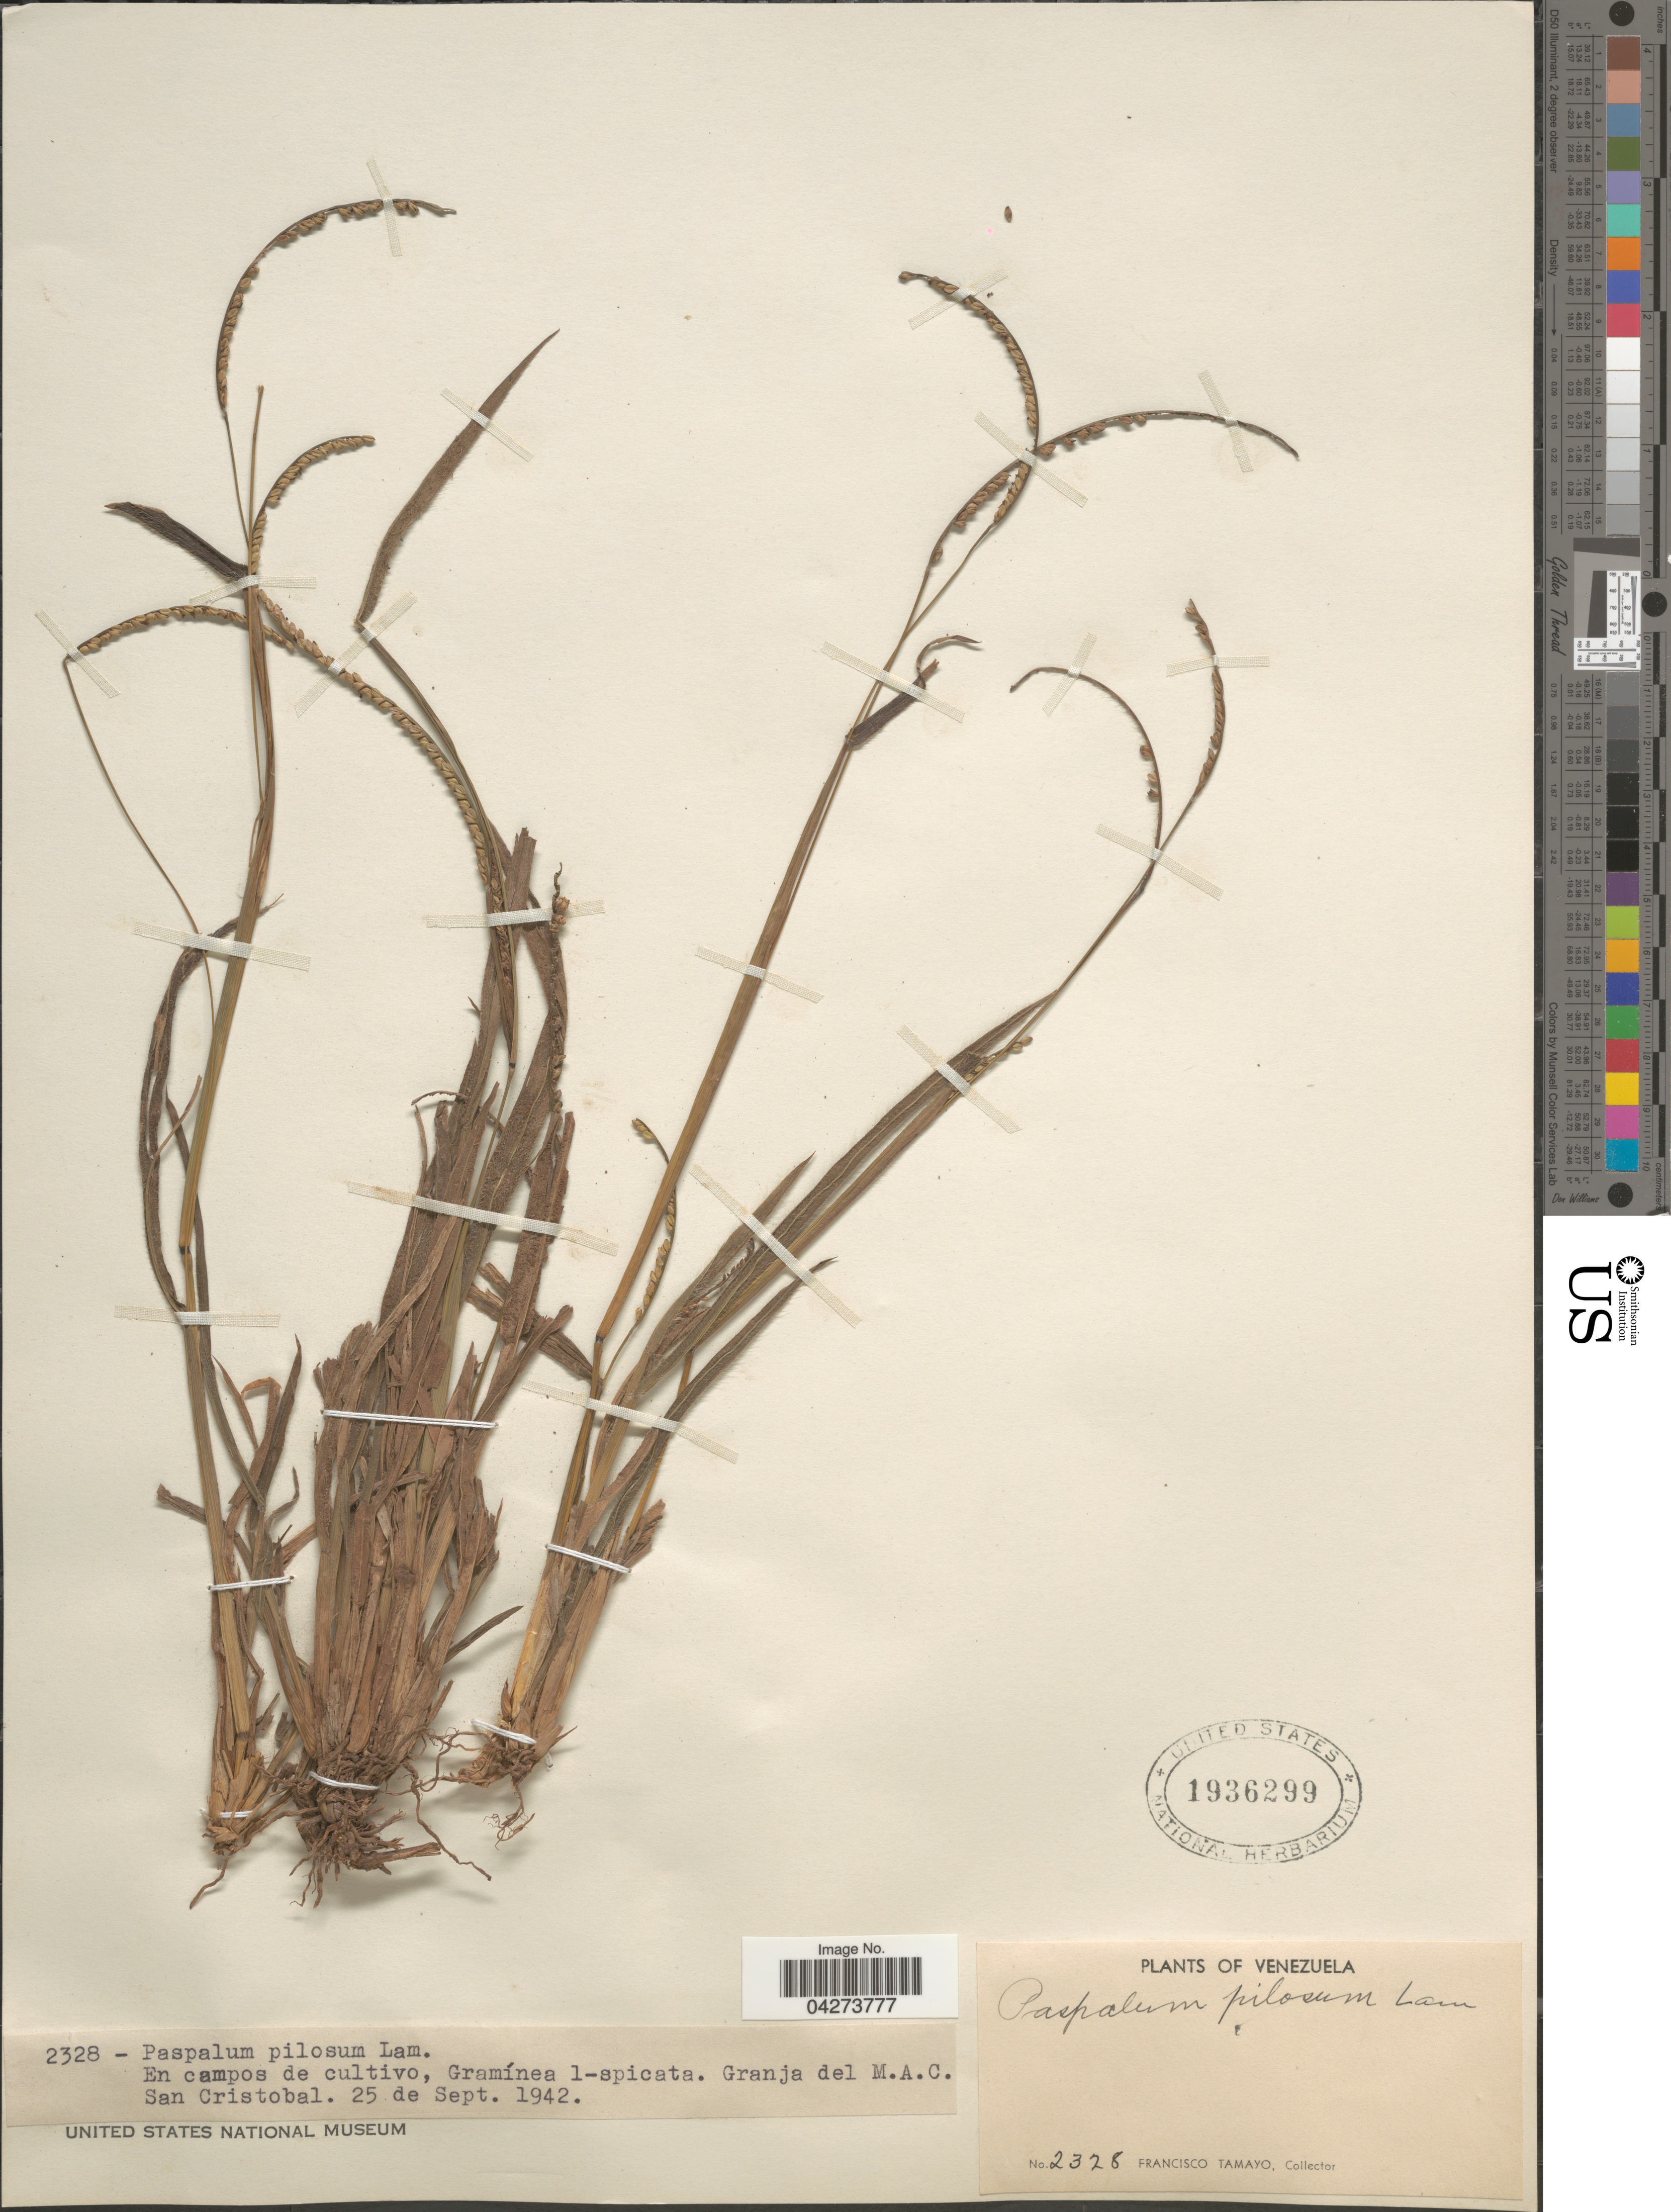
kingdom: Plantae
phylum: Tracheophyta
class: Liliopsida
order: Poales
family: Poaceae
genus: Paspalum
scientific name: Paspalum pilosum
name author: Lam.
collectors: F. Tamayo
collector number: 2328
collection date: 1942-09-25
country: Venezuela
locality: Granja del M. A. C. San Cristobal.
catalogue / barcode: US 1936299